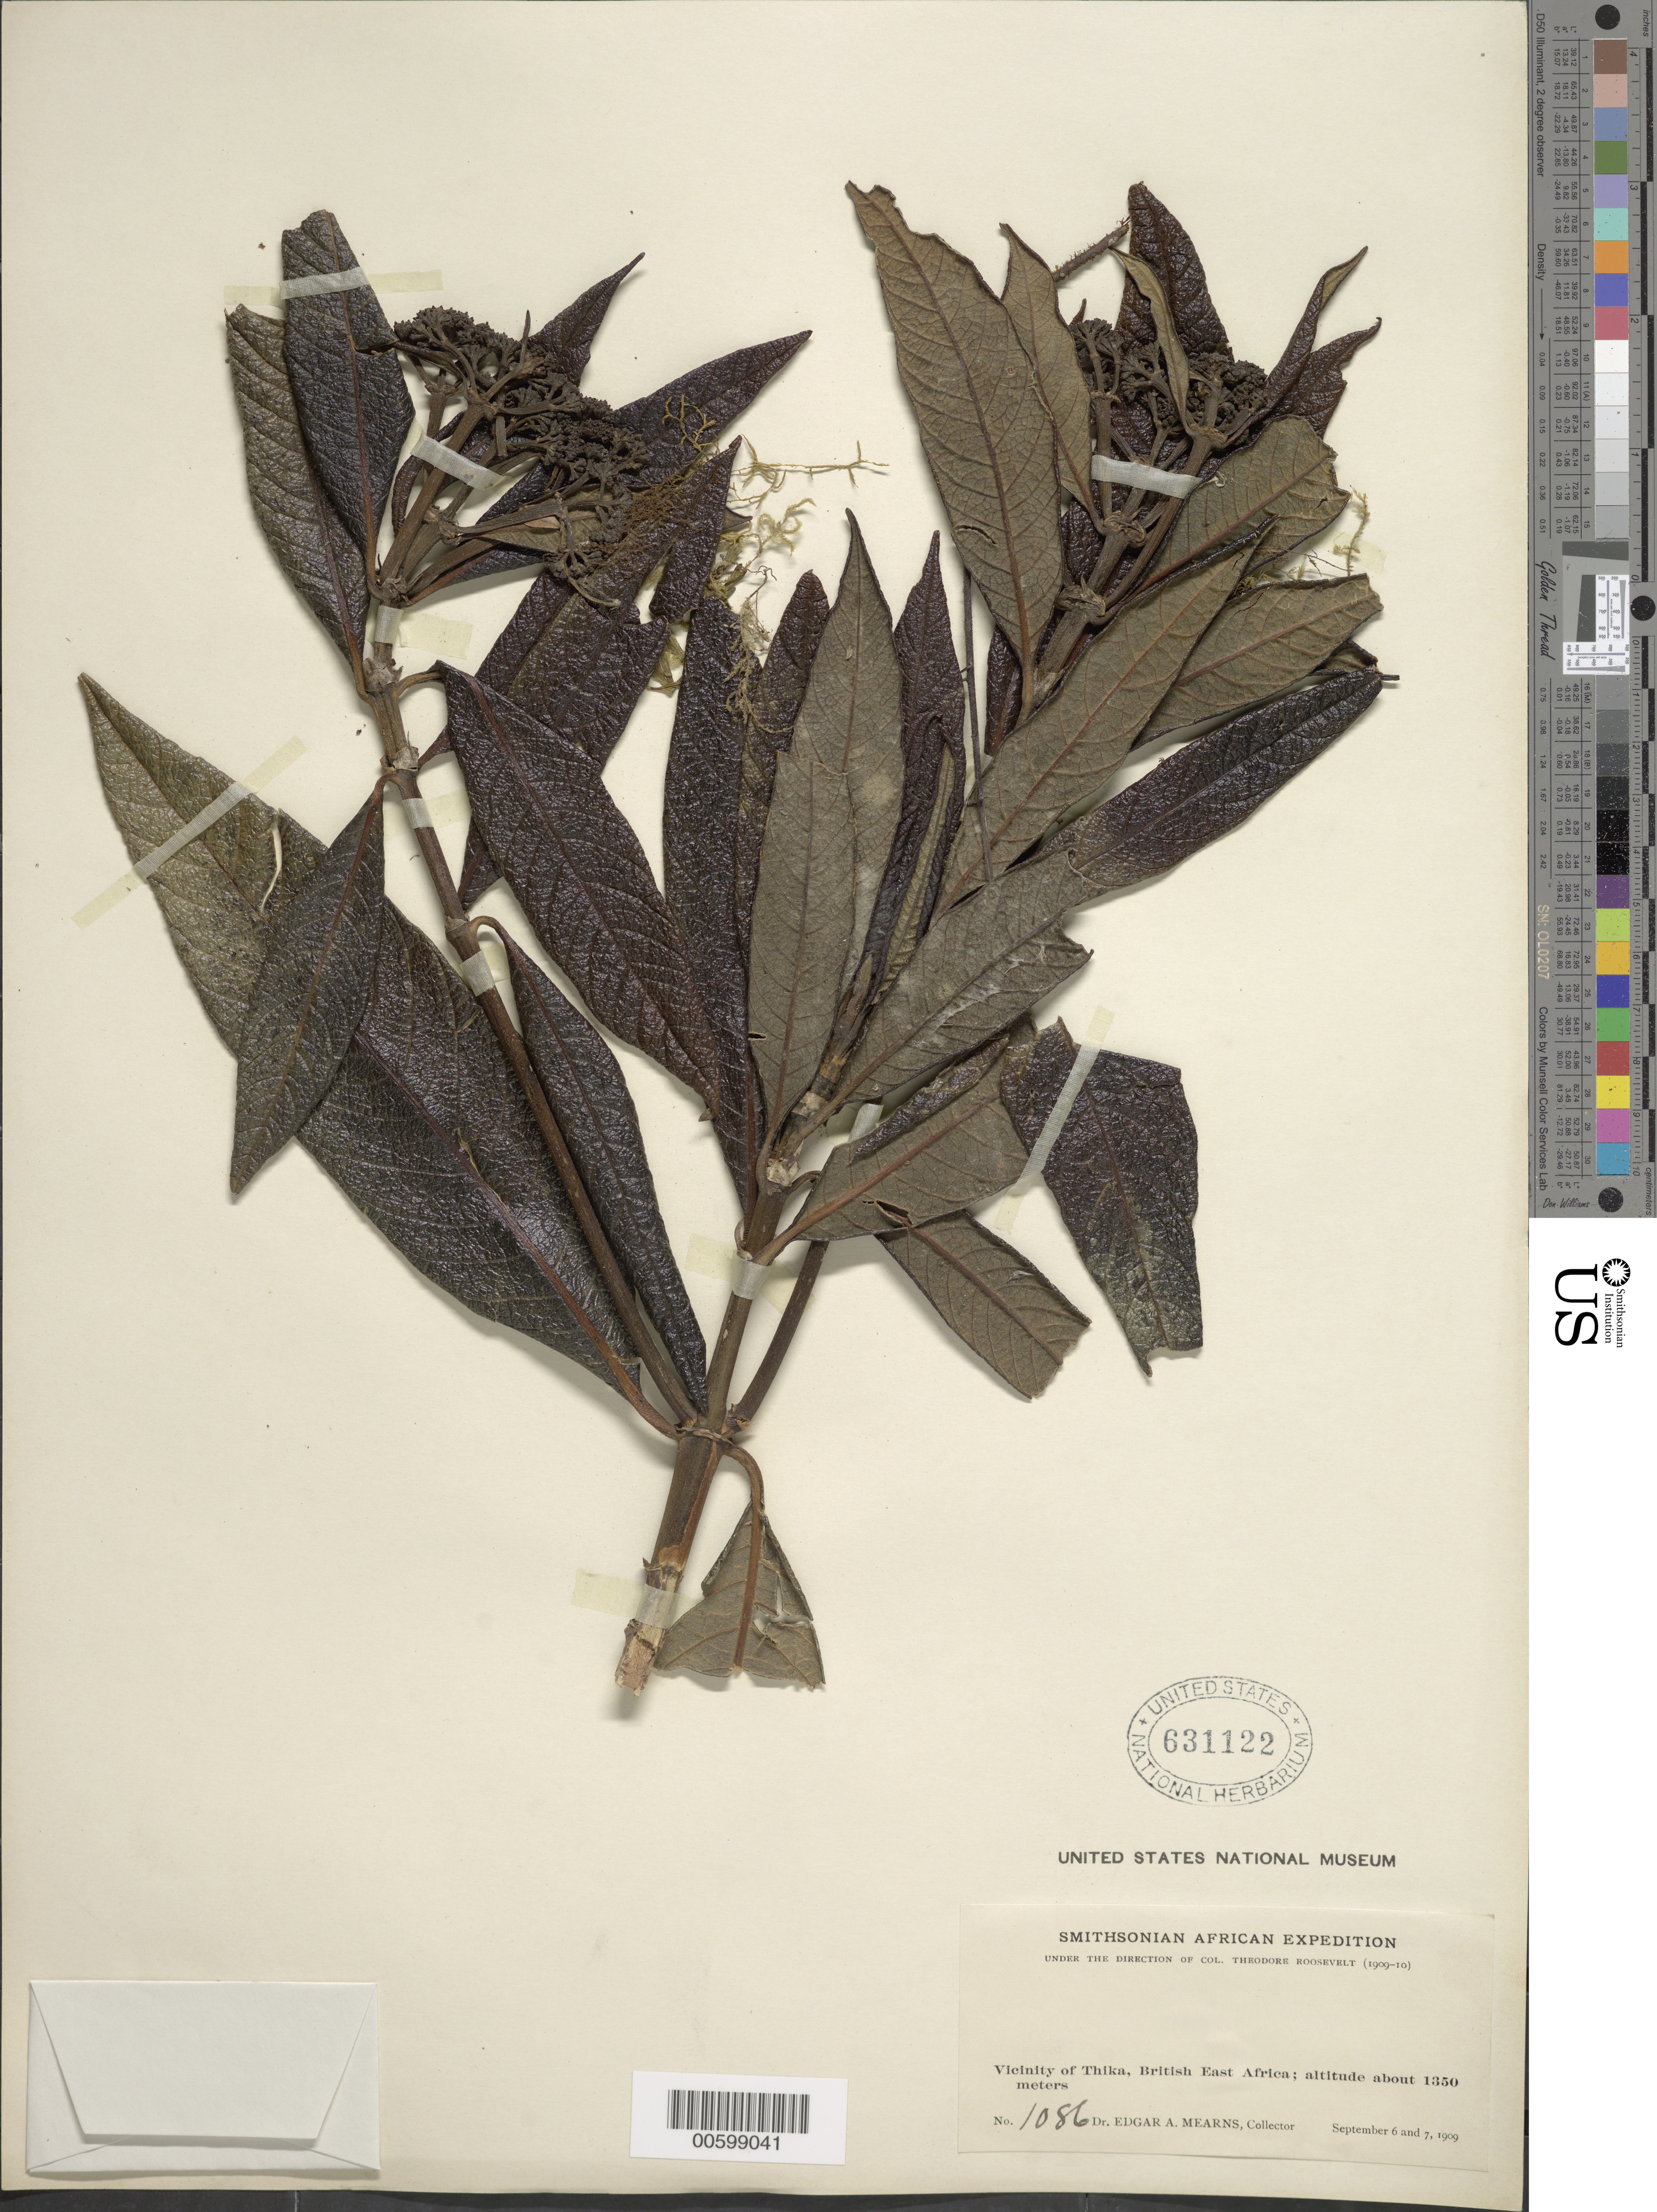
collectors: E. A. Mearns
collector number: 1086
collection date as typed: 06 Sep 1909 to 07 Sep 1909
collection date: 1909-09-06/1909-09-07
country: Kenya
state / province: Kiambu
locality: Vicinity of Thika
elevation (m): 1350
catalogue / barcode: US 631122